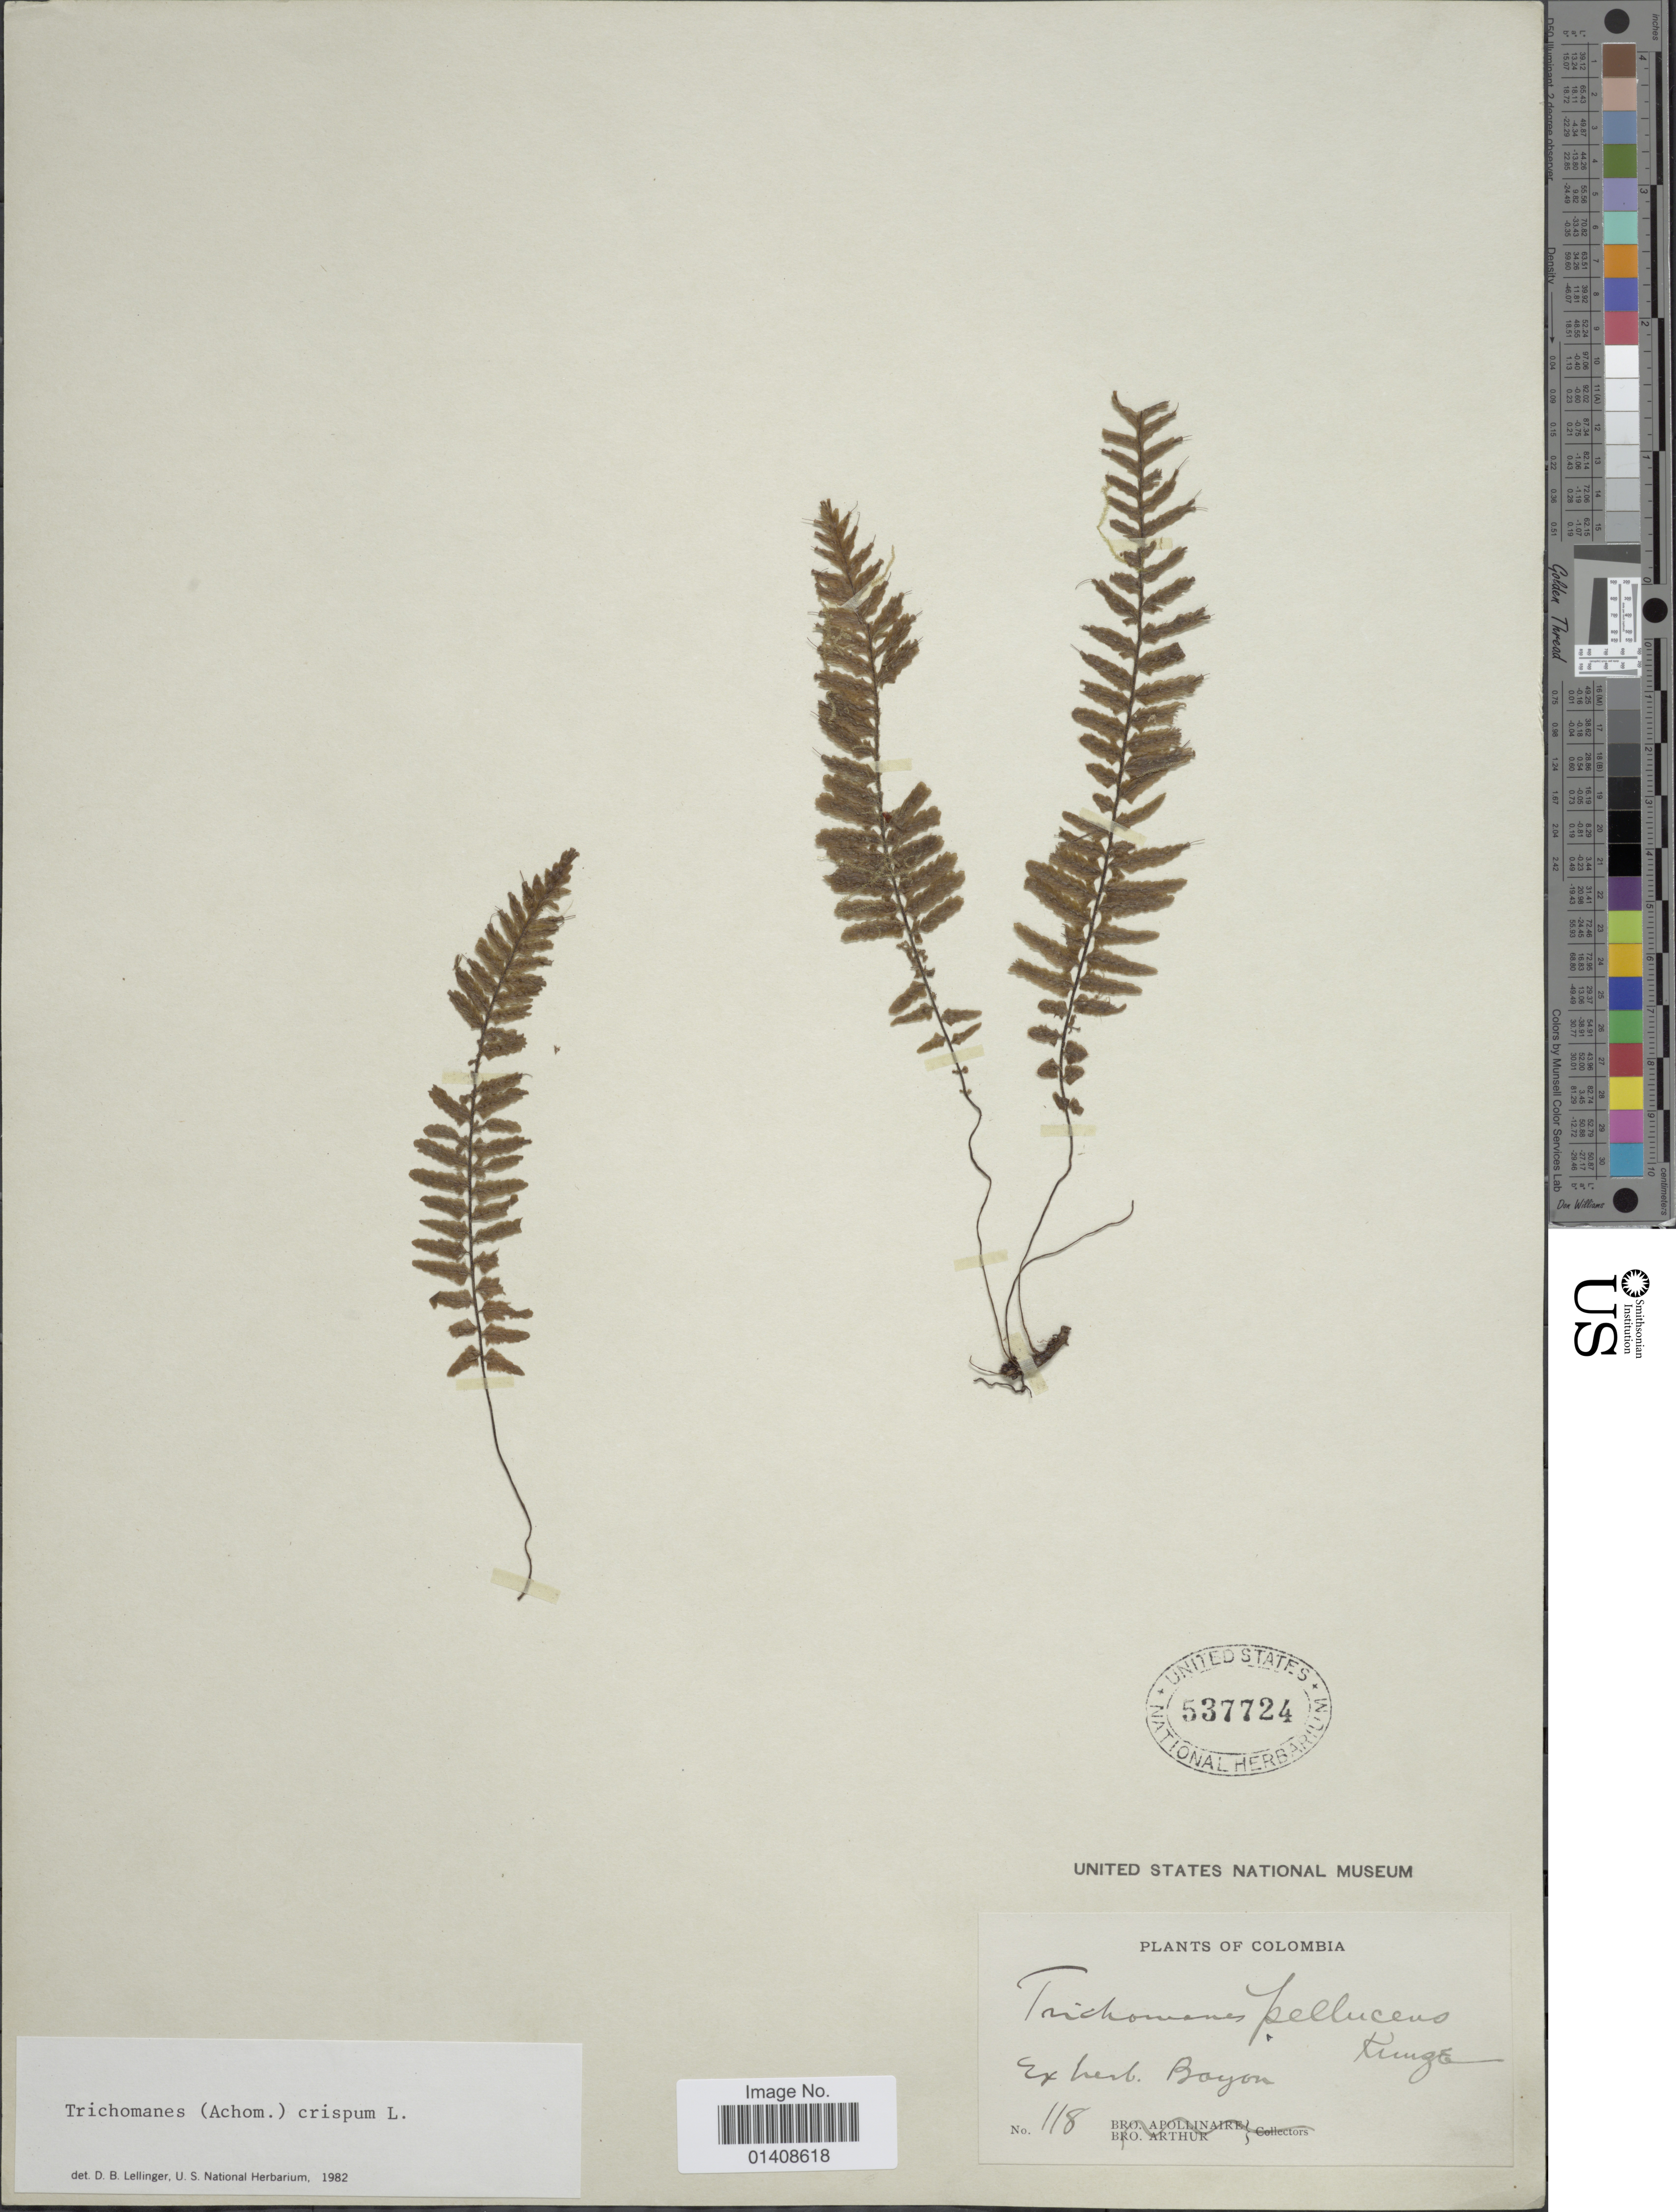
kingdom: Plantae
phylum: Tracheophyta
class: Polypodiopsida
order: Hymenophyllales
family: Hymenophyllaceae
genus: Trichomanes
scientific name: Trichomanes crispum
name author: L.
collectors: E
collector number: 118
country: Colombia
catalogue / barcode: US 537724